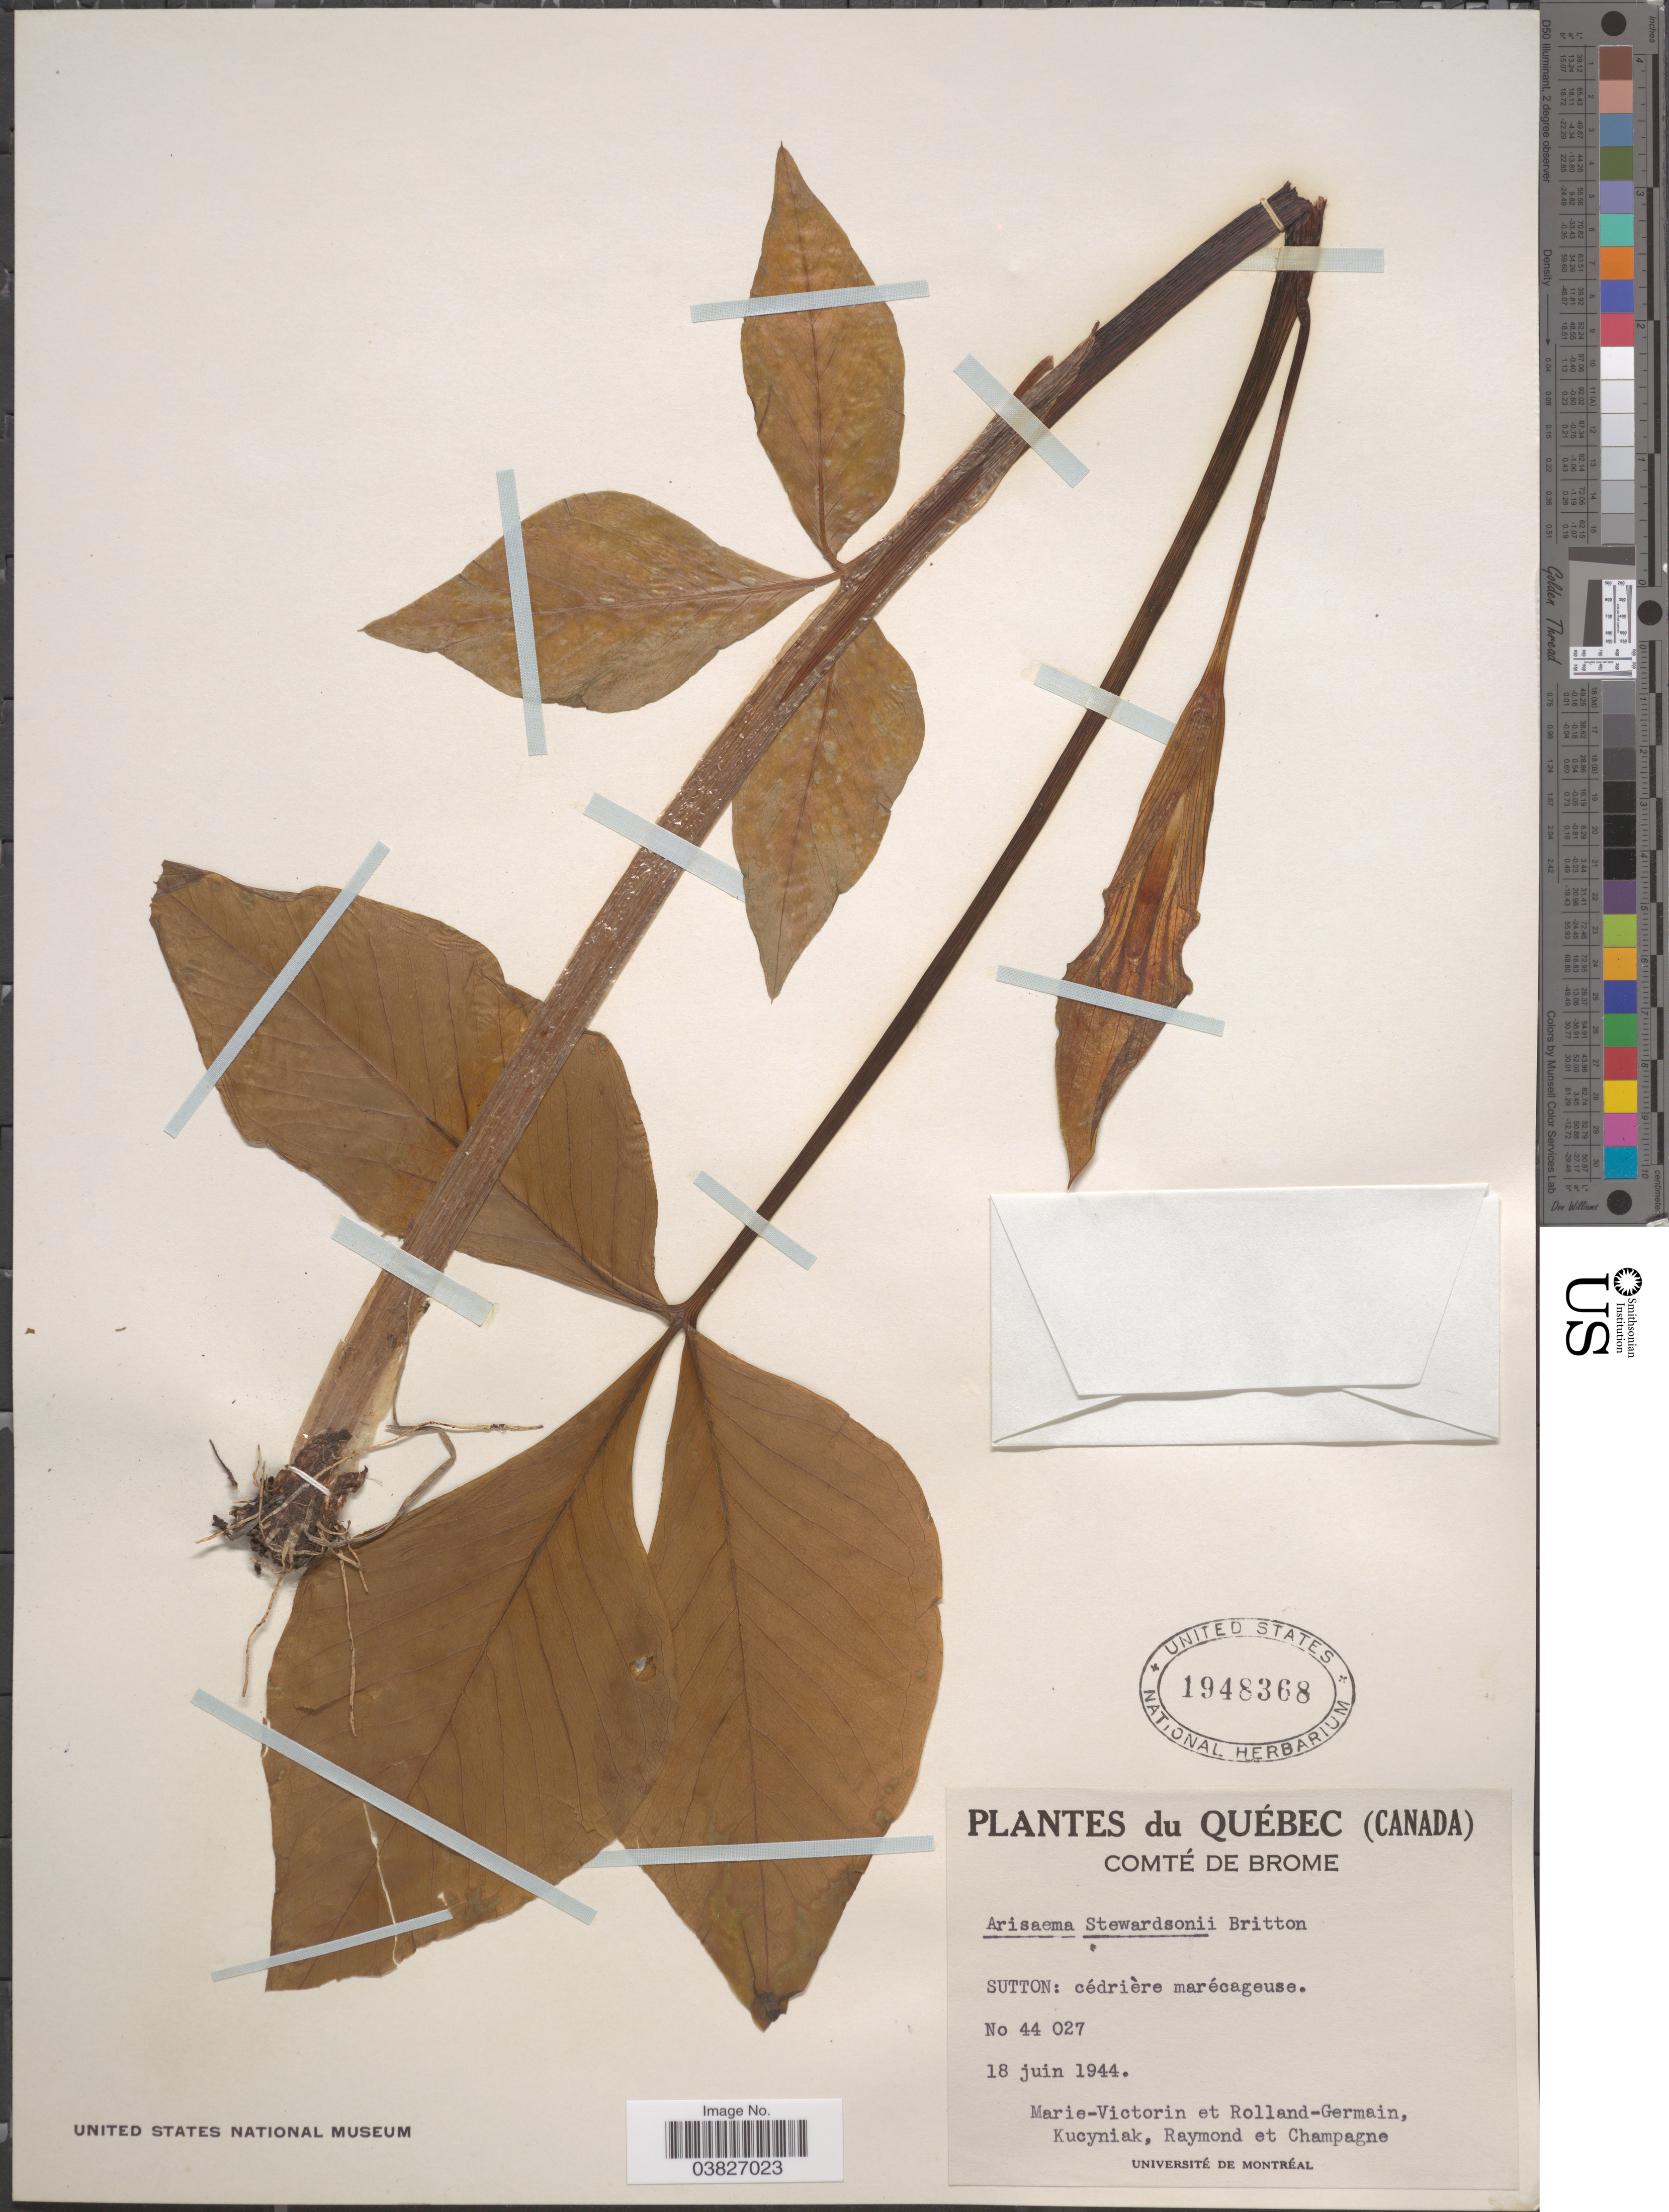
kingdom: Plantae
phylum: Tracheophyta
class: Liliopsida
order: Alismatales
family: Araceae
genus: Arisaema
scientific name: Arisaema stewardsonii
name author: Britton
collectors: -. Marie-Victorin, Rolland-Germain, Kucyniak, -. Raymond & Champagne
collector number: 44 027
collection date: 1944-06-18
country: Canada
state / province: Quebec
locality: Comté de Brome. Sutton: cédrière marécageuse.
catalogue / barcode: US 1948368